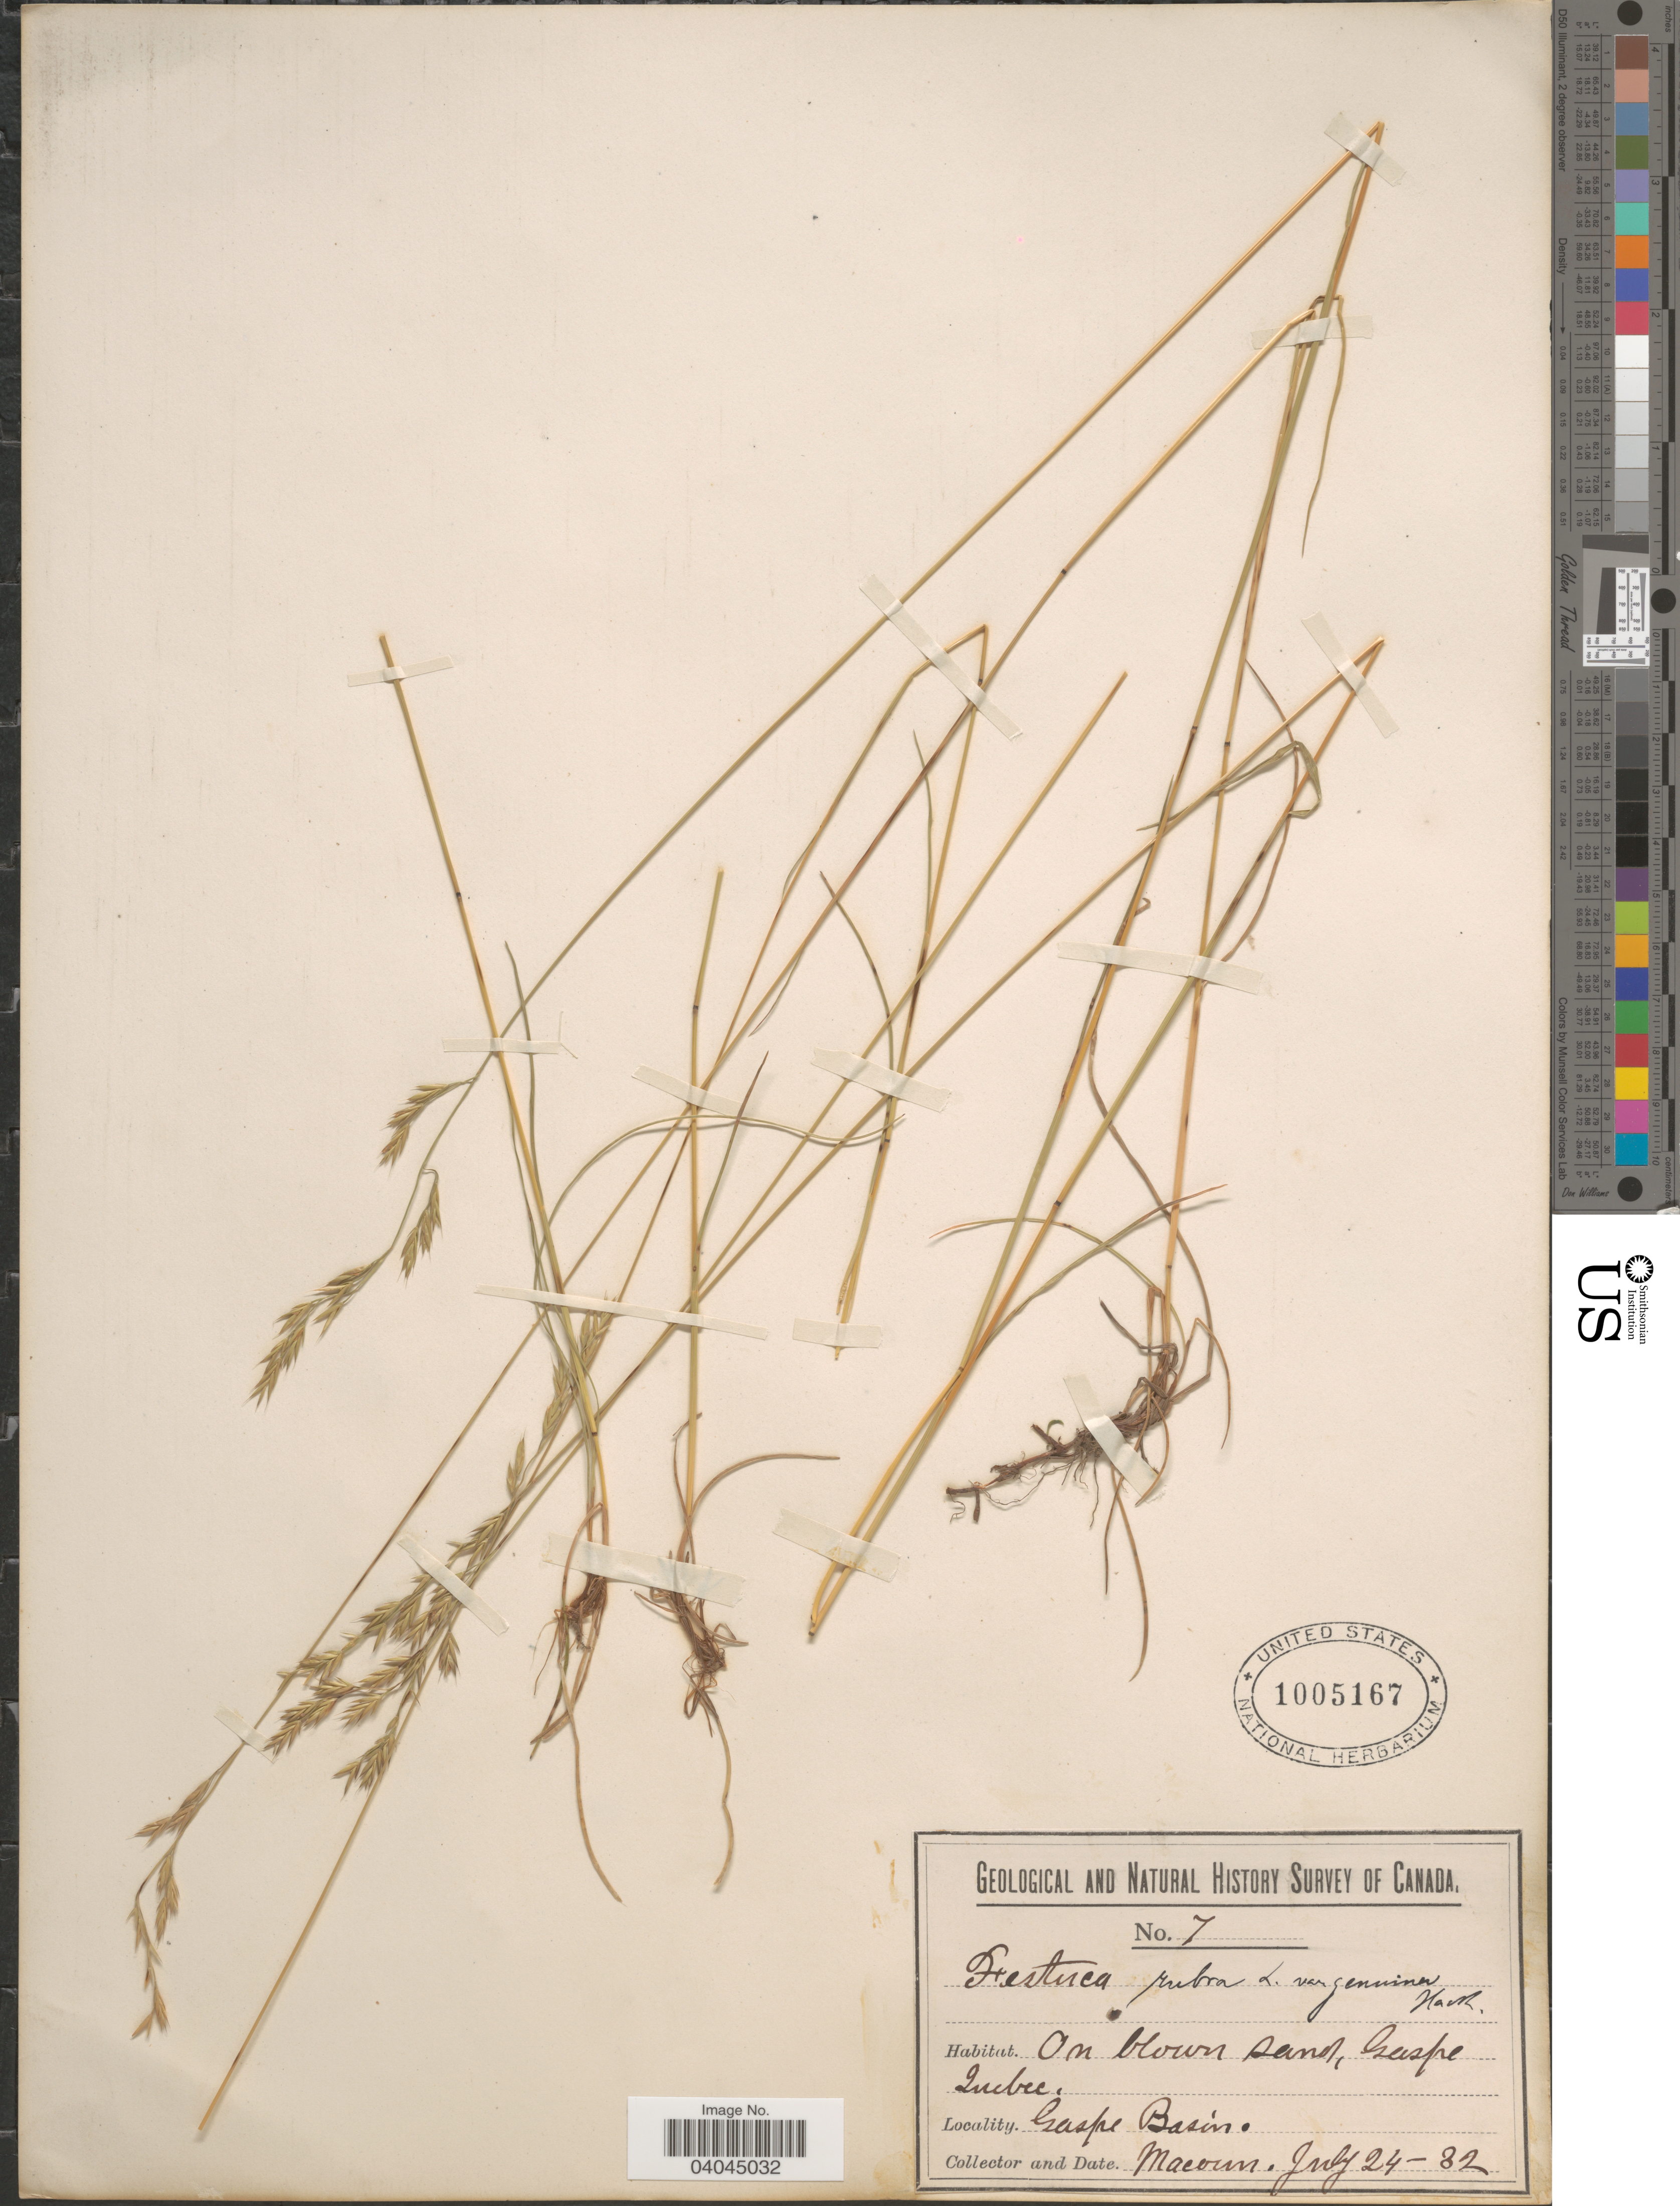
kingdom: Plantae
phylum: Tracheophyta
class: Liliopsida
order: Poales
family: Poaceae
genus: Festuca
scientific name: Festuca rubra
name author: L.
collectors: -- Macoun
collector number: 7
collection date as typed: Transcribed d/m/y: 24/7/82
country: Canada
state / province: Quebec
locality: On blown sand, Gaspe. Gaspe Basin.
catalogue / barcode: US 1005167